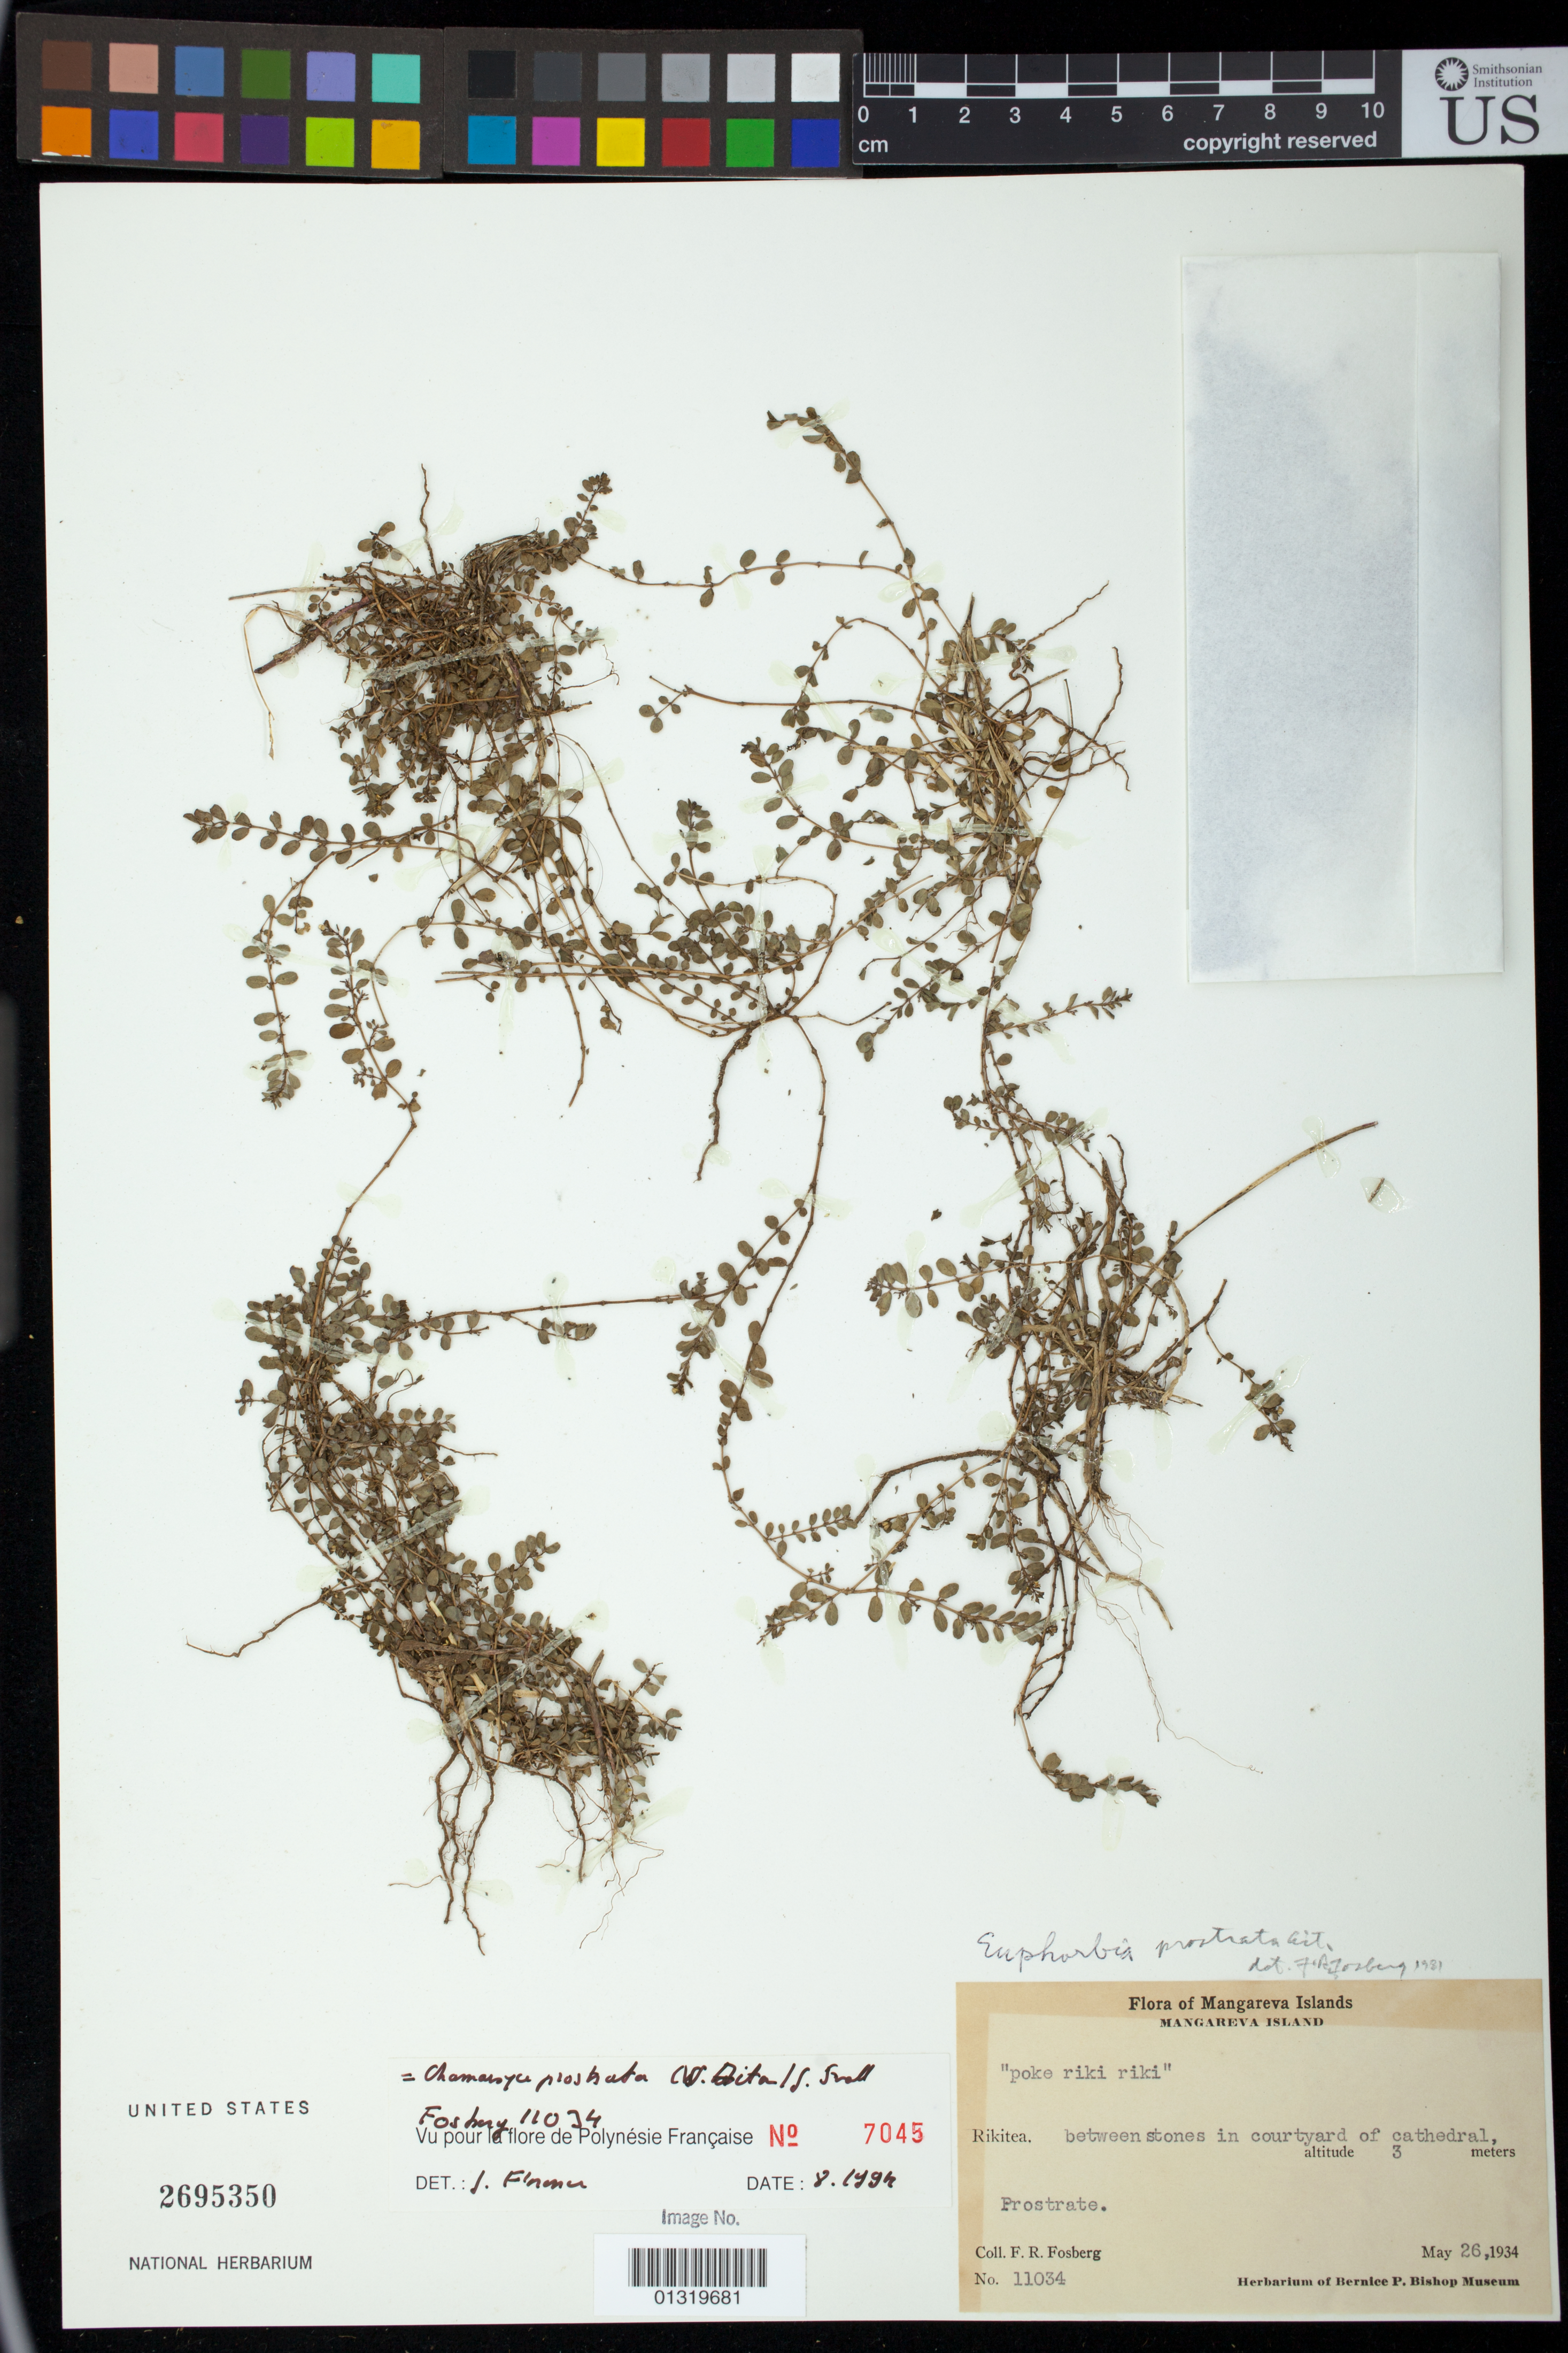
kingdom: Plantae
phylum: Tracheophyta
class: Magnoliopsida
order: Malpighiales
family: Euphorbiaceae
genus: Euphorbia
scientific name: Euphorbia prostrata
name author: Aiton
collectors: F. R. Fosberg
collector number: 11034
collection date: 1934-05-26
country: French Polynesia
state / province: Gambier Islands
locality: Mangareva Island: Rikitea, between stones in courtyard of cathedral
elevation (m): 3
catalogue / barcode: US 2695350